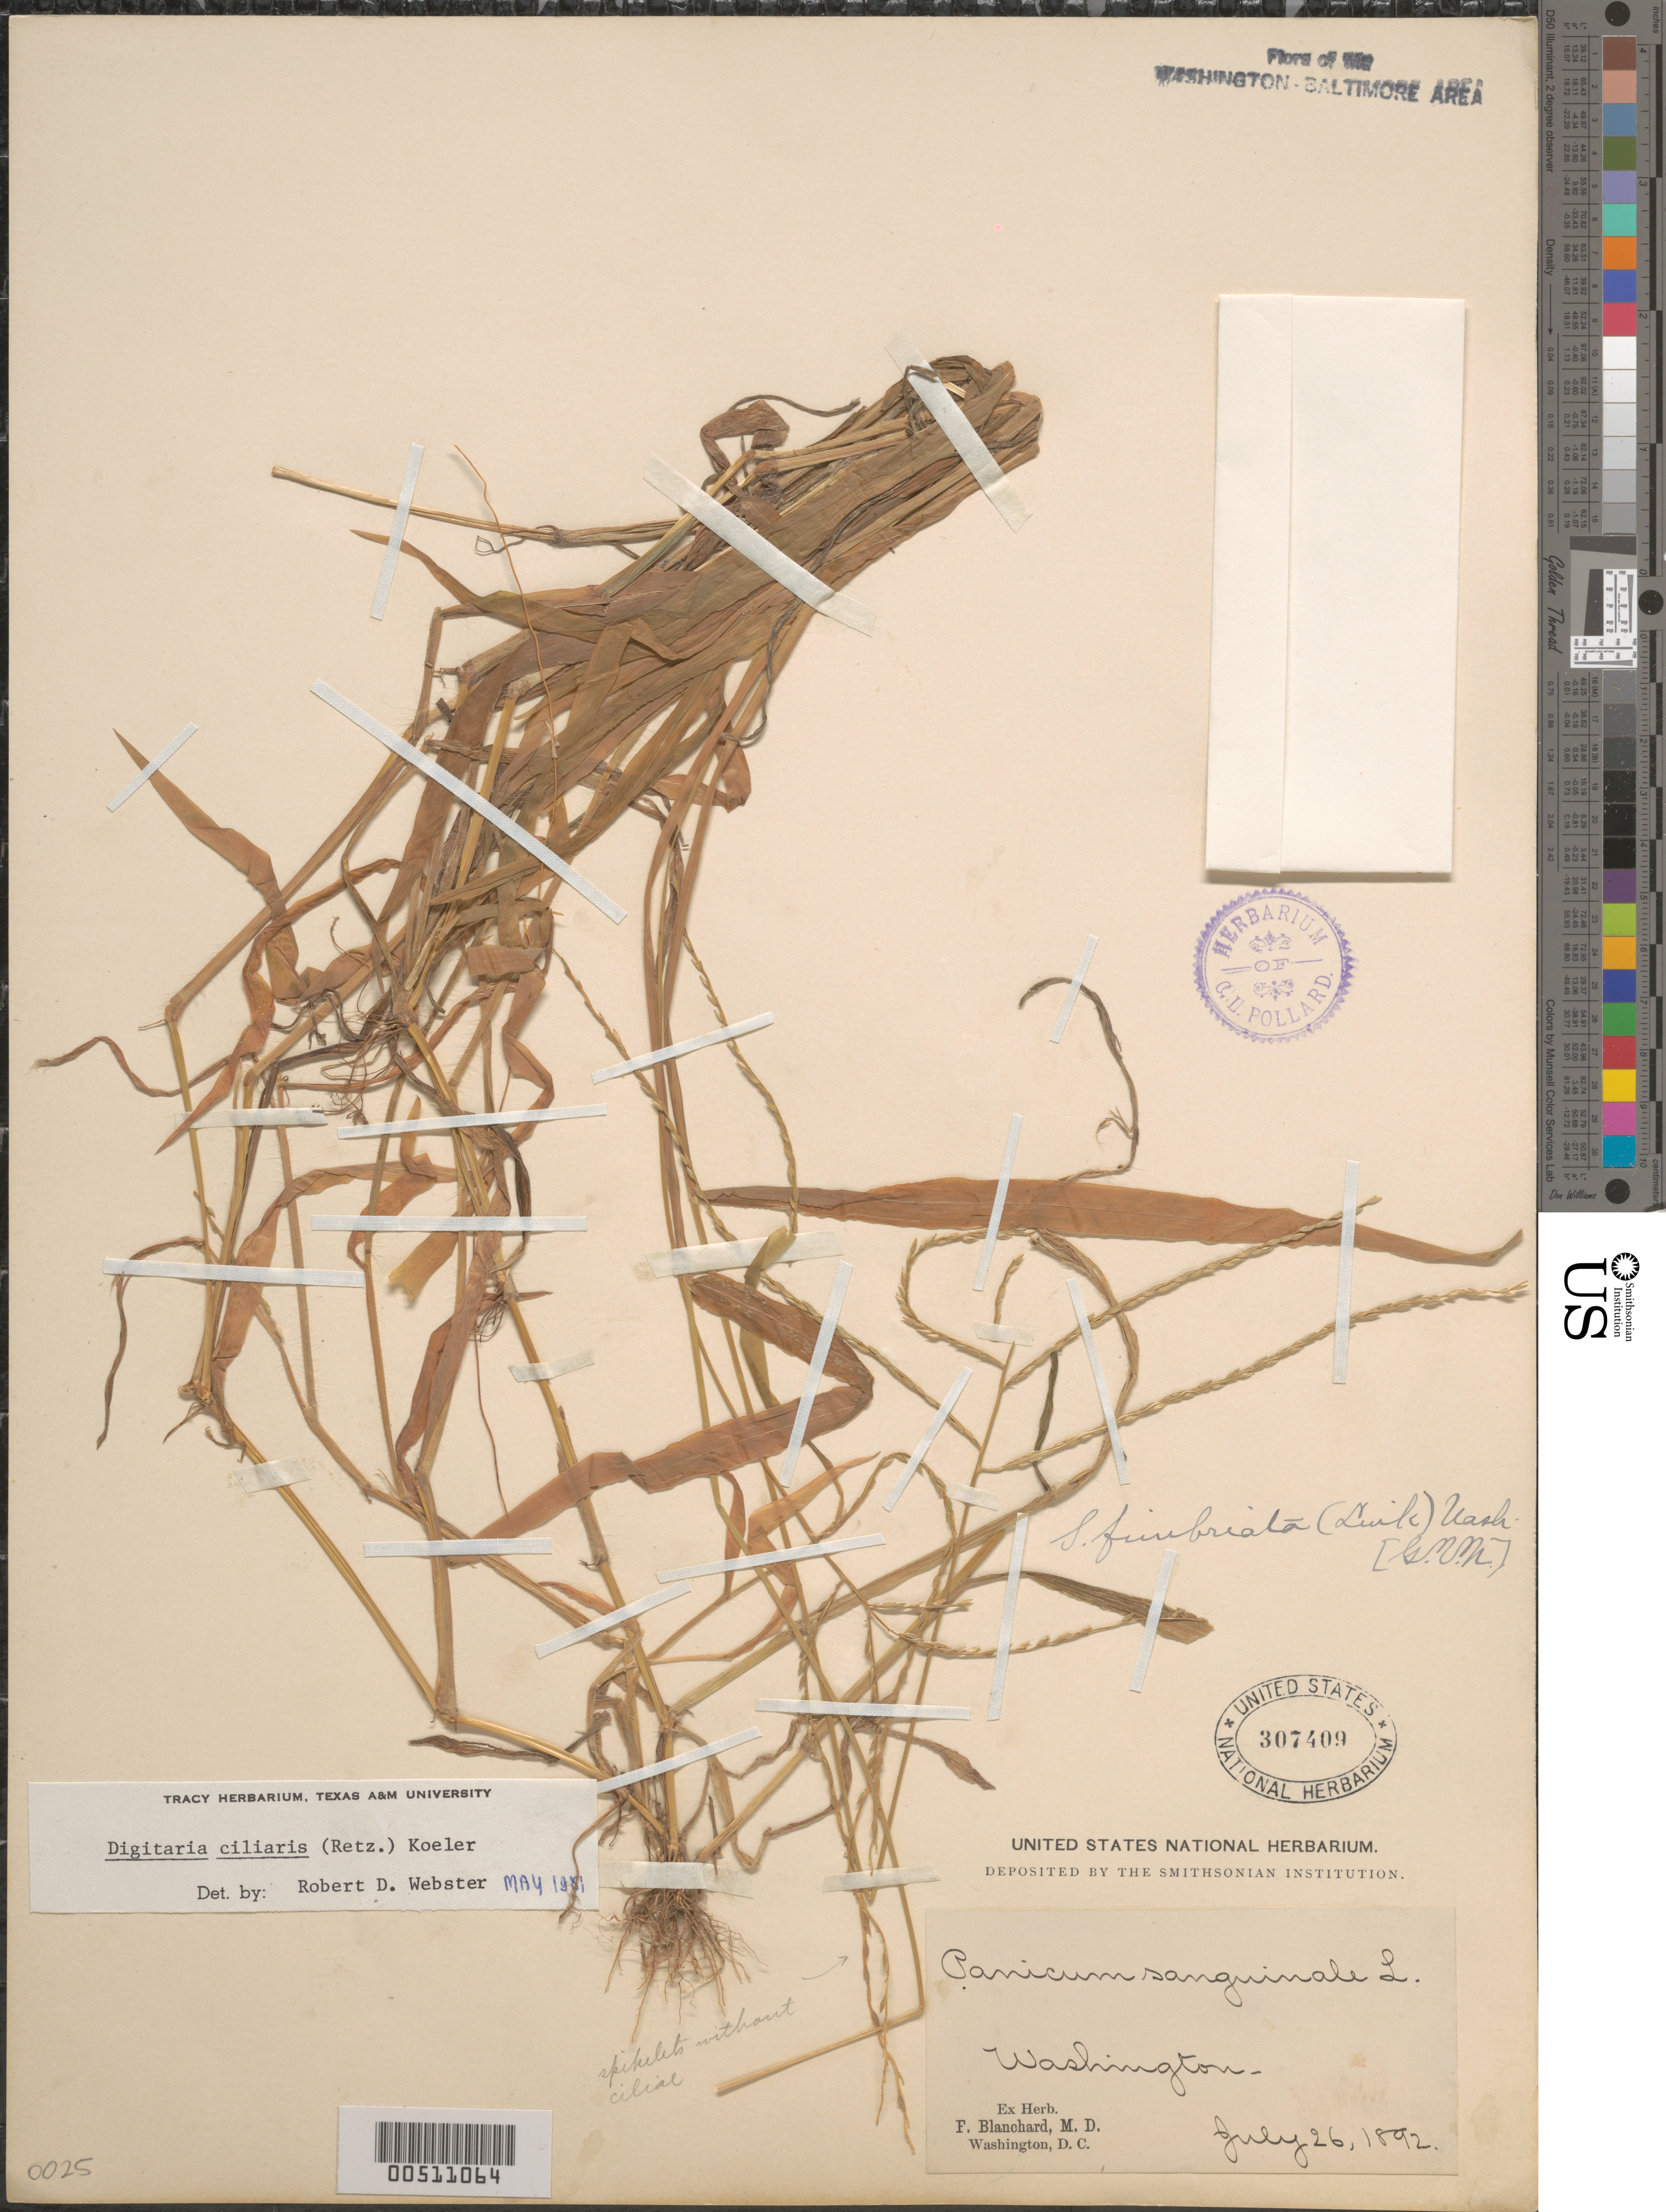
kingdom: Plantae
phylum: Tracheophyta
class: Liliopsida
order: Poales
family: Poaceae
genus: Digitaria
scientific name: Digitaria ciliaris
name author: (Retz.) Koeler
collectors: F. Blanchard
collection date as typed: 26 Jul 1892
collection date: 1892-07-26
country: United States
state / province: District of Columbia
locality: Washington DC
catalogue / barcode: US 307409